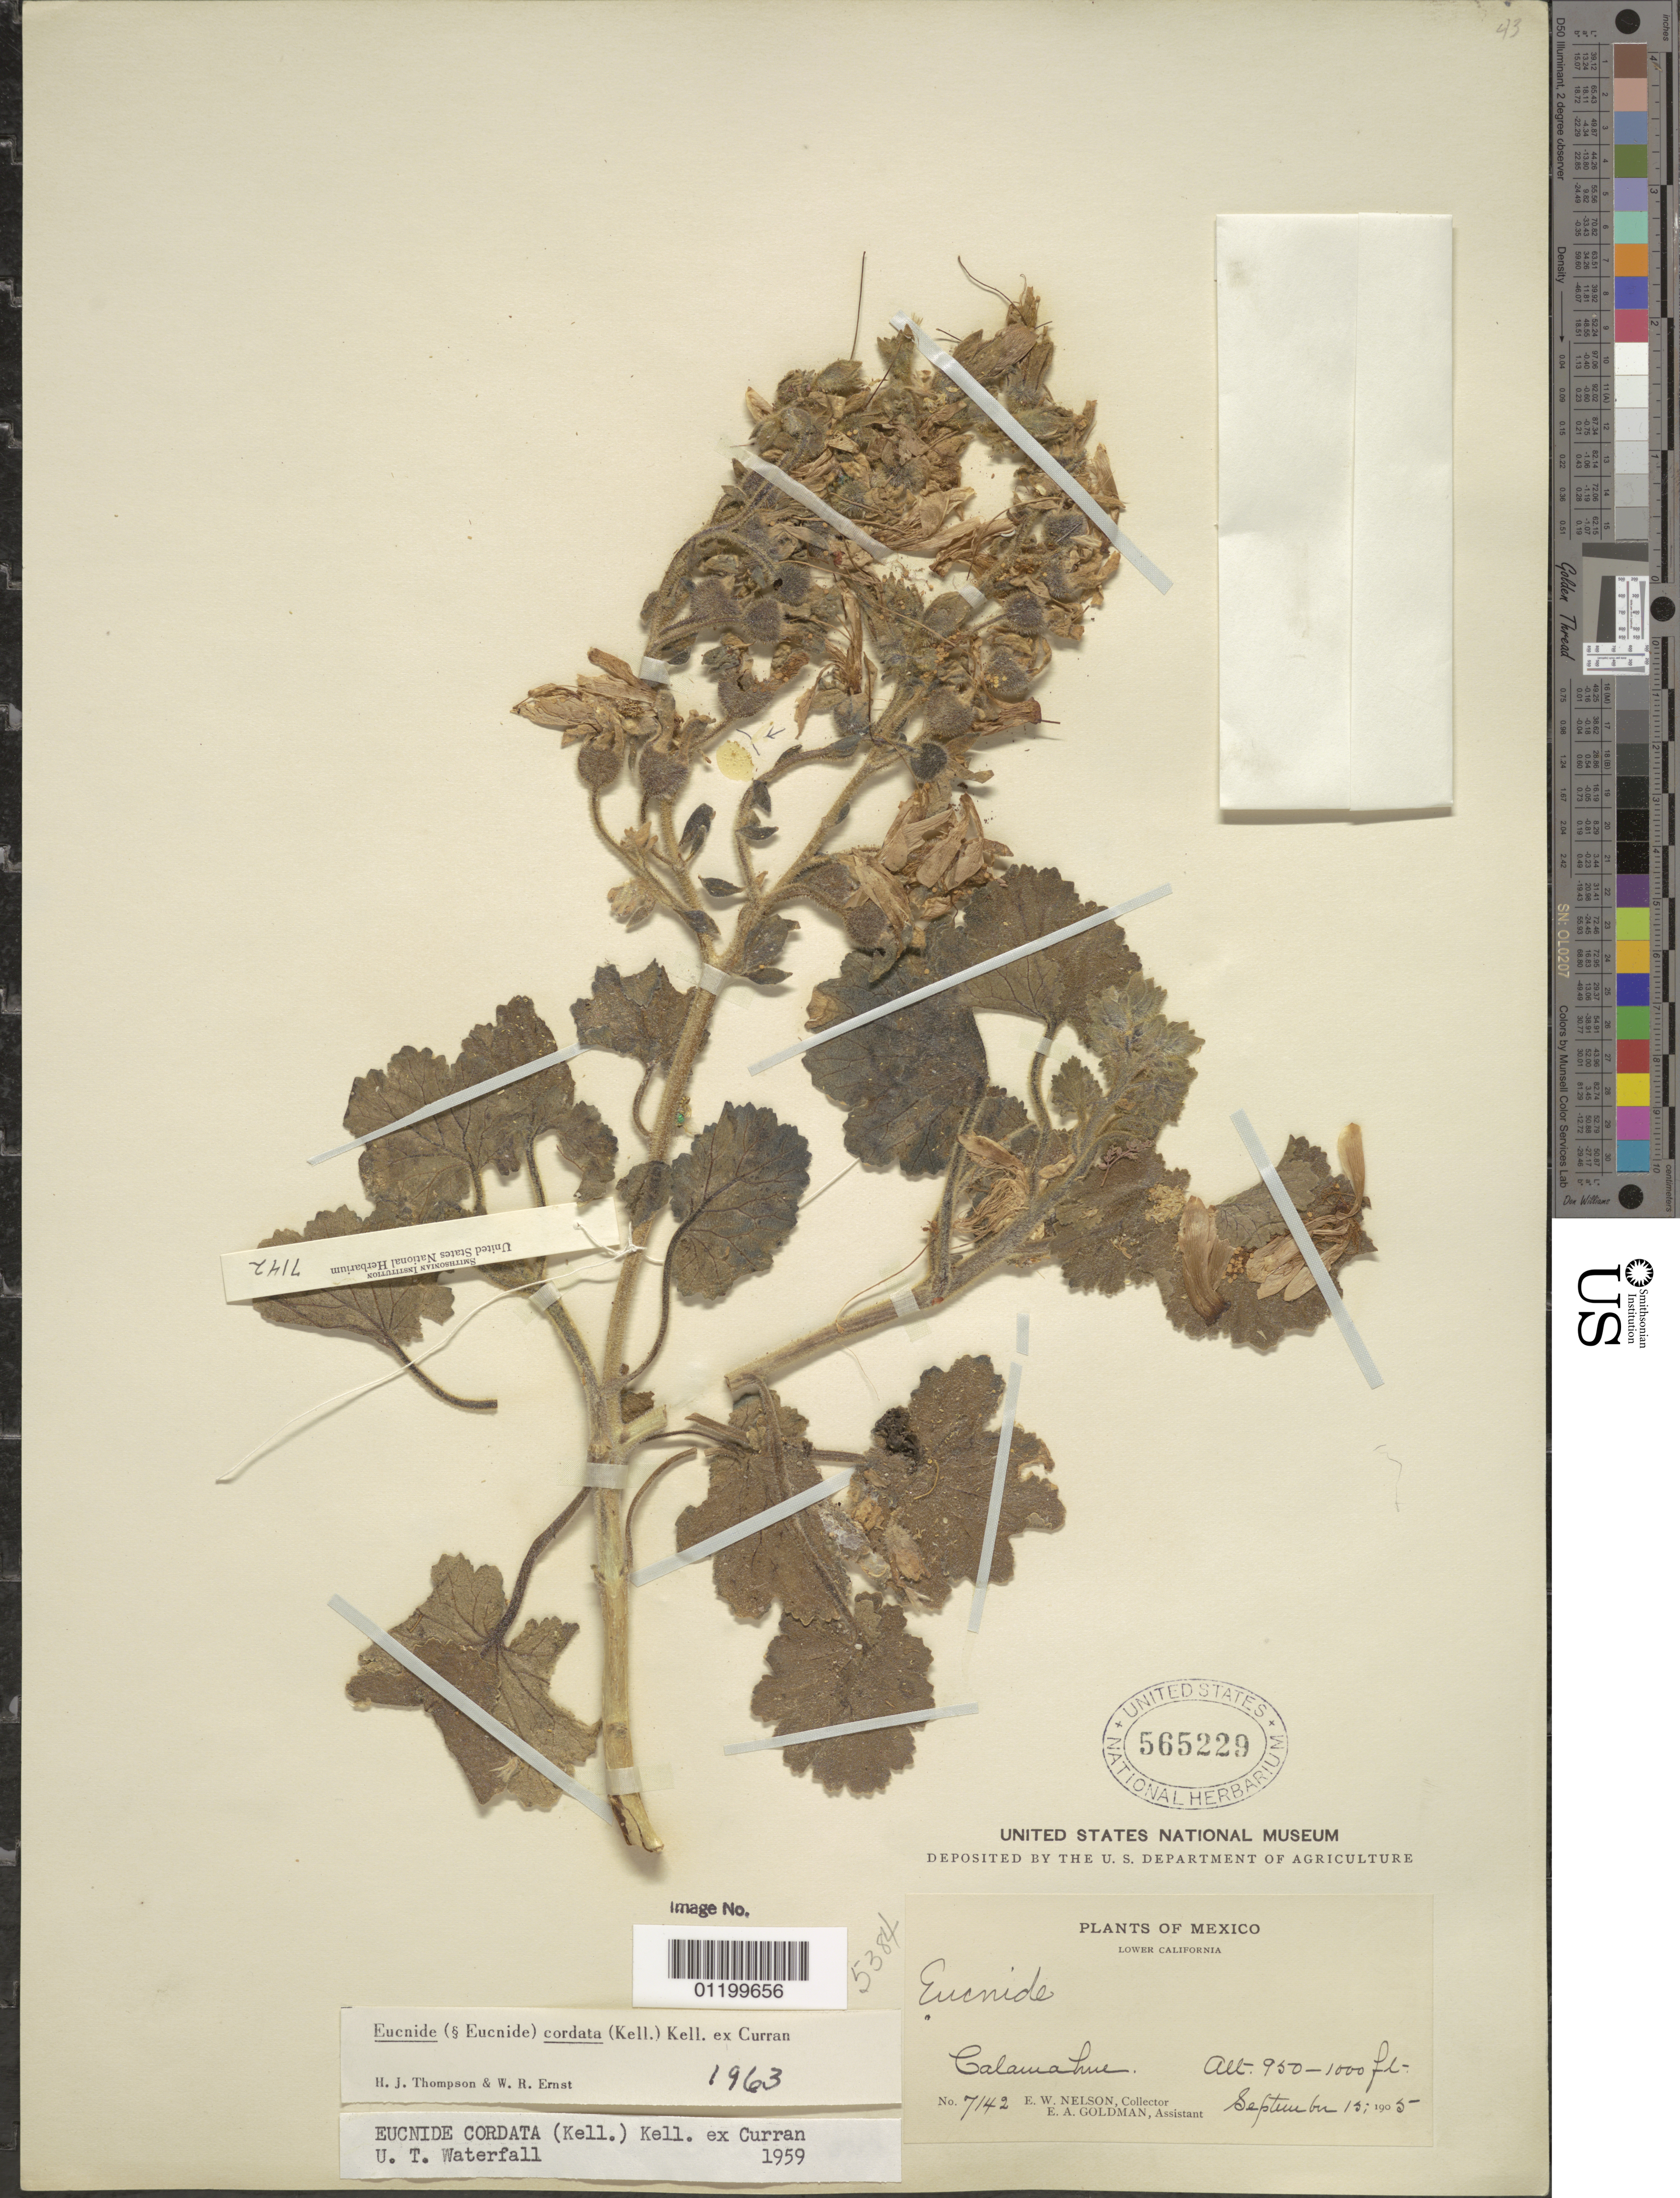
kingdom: Plantae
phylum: Tracheophyta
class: Magnoliopsida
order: Cornales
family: Loasaceae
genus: Eucnide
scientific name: Eucnide cordata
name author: (Kell.) Kellogg ex Curran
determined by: Thompson, H. J.; Ernst, W. R.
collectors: E. W. Nelson & E. A. Goldman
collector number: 7142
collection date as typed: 15 Sep 1905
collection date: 1905-09-15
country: Mexico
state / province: Baja California Sur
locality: Calamahua.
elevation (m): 274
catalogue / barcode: US 565229